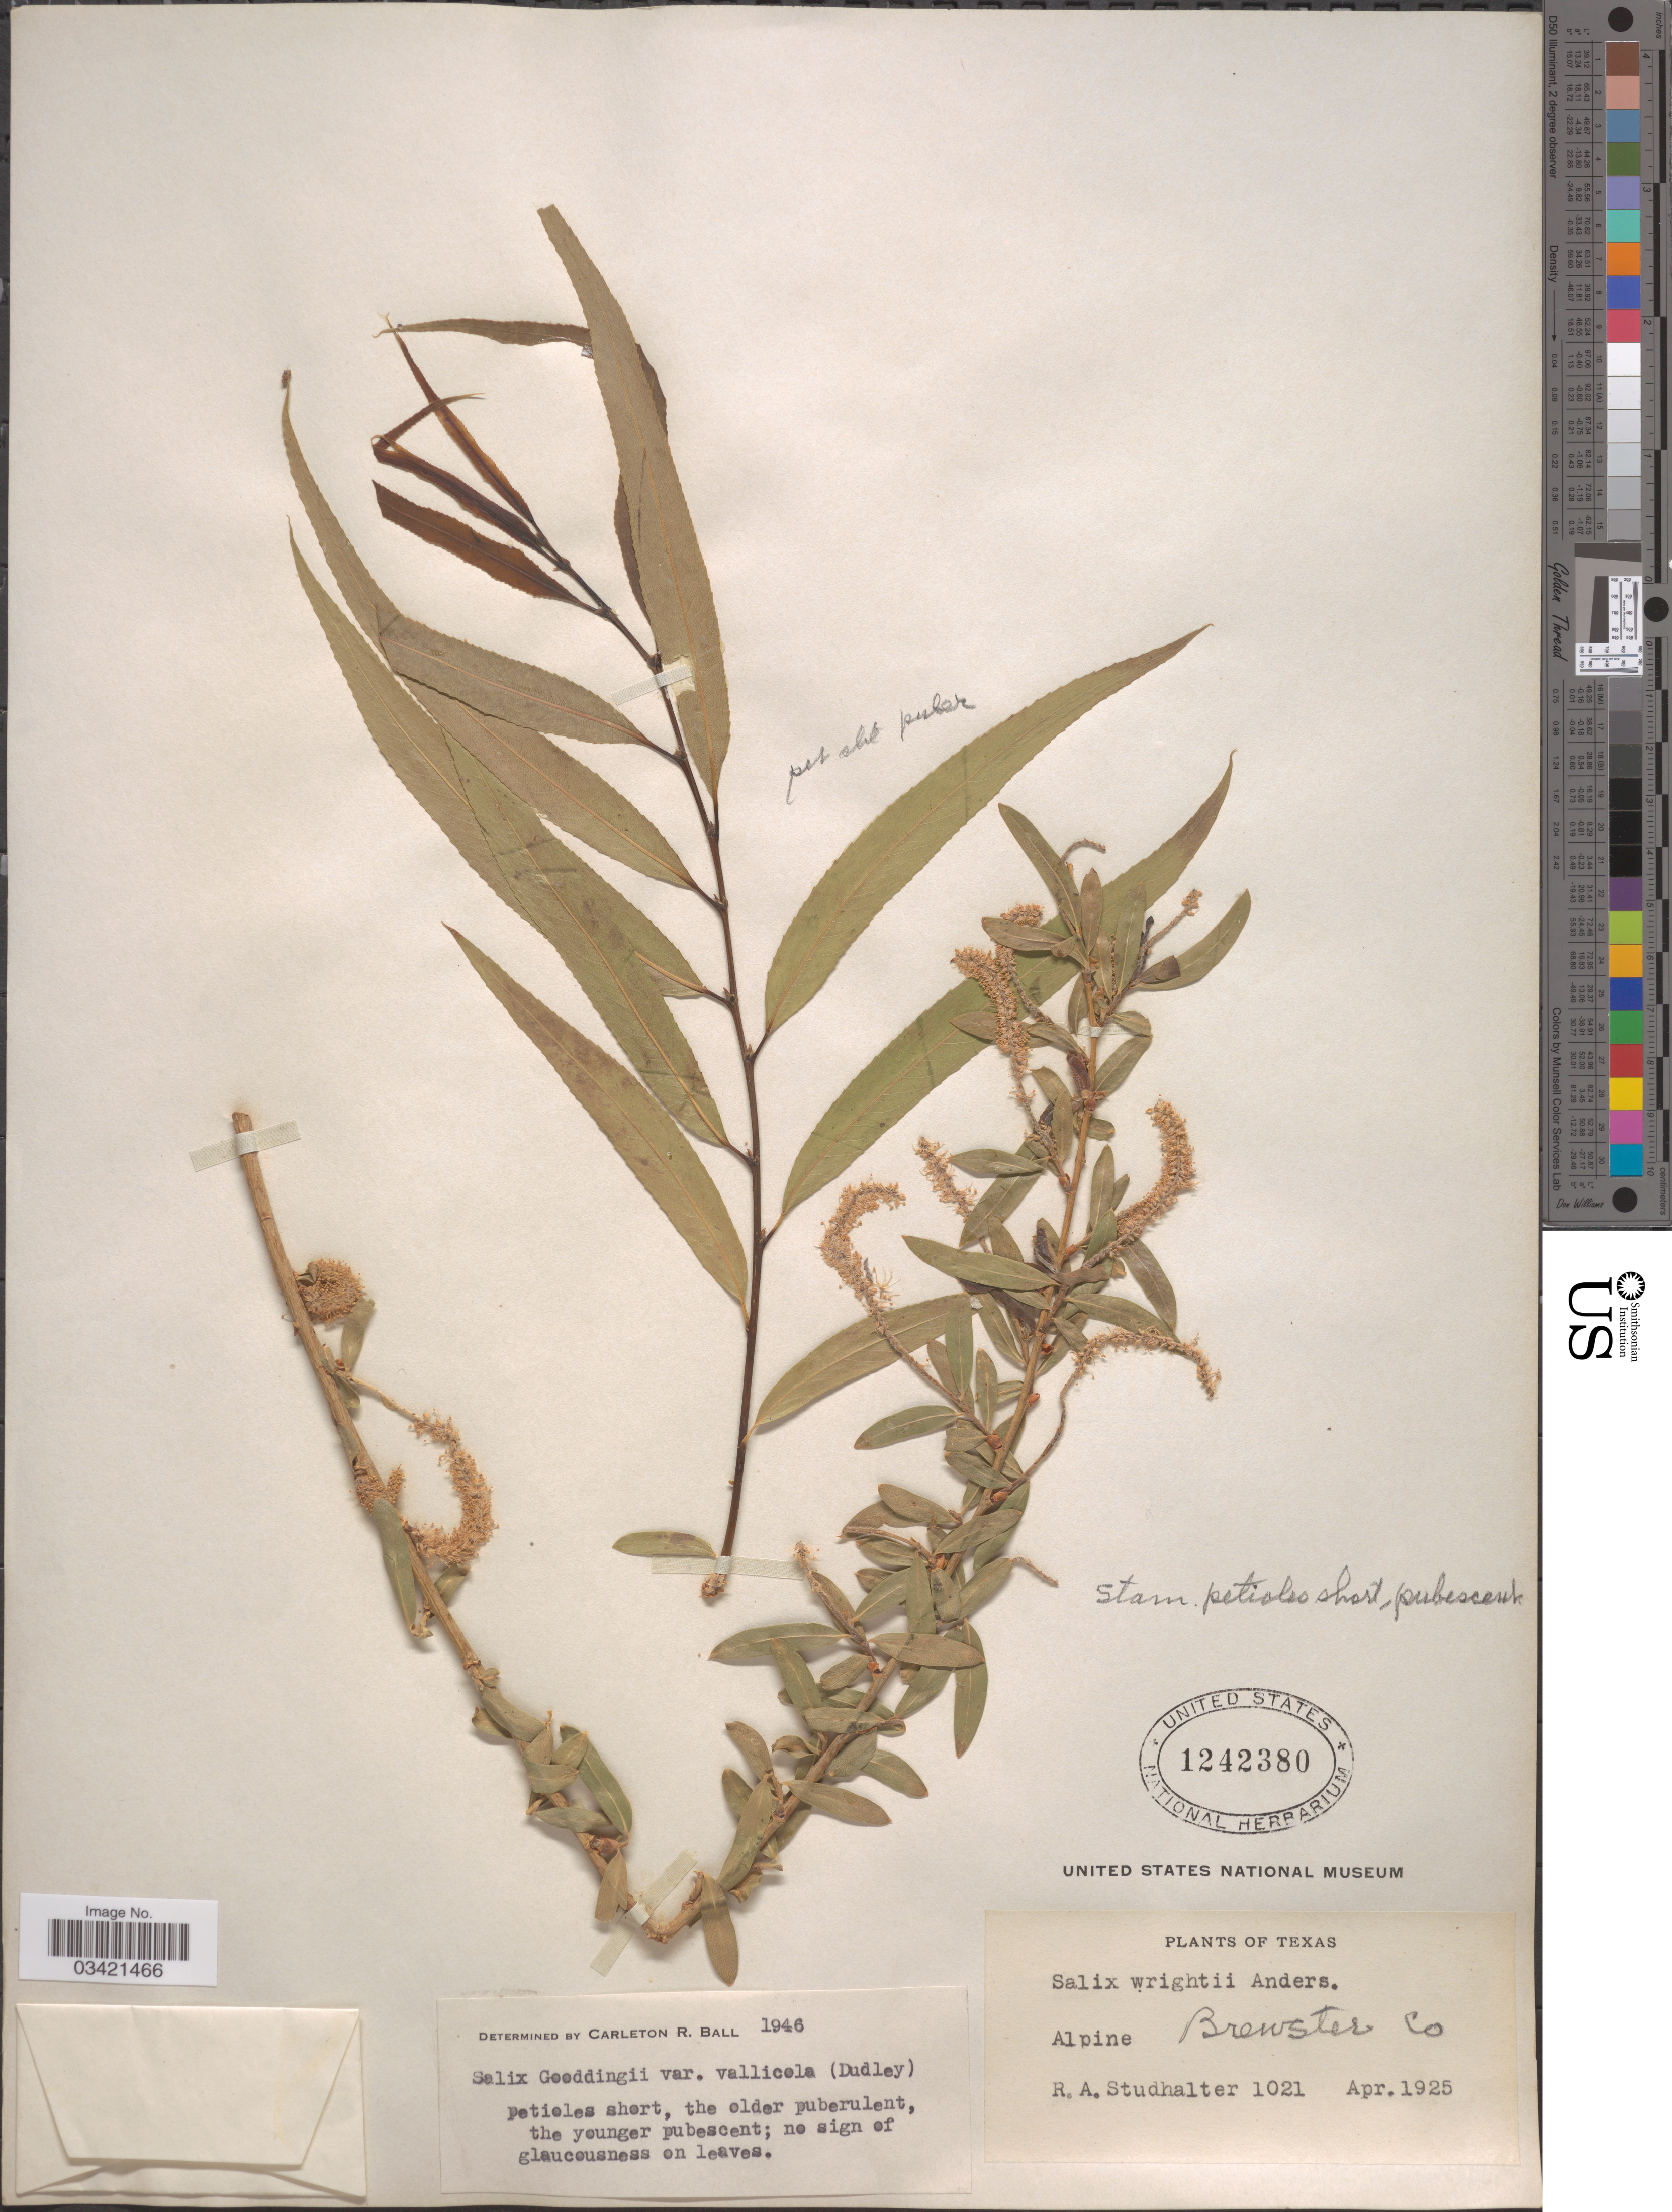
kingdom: Plantae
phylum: Tracheophyta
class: Magnoliopsida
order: Malpighiales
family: Salicaceae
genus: Salix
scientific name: Salix gooddingii var. vallicola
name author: (Dudley) C.R. Ball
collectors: R. Studhalter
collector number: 1021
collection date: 1925-04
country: United States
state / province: Texas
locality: Alpine. Brewster Co.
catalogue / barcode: US 1242380